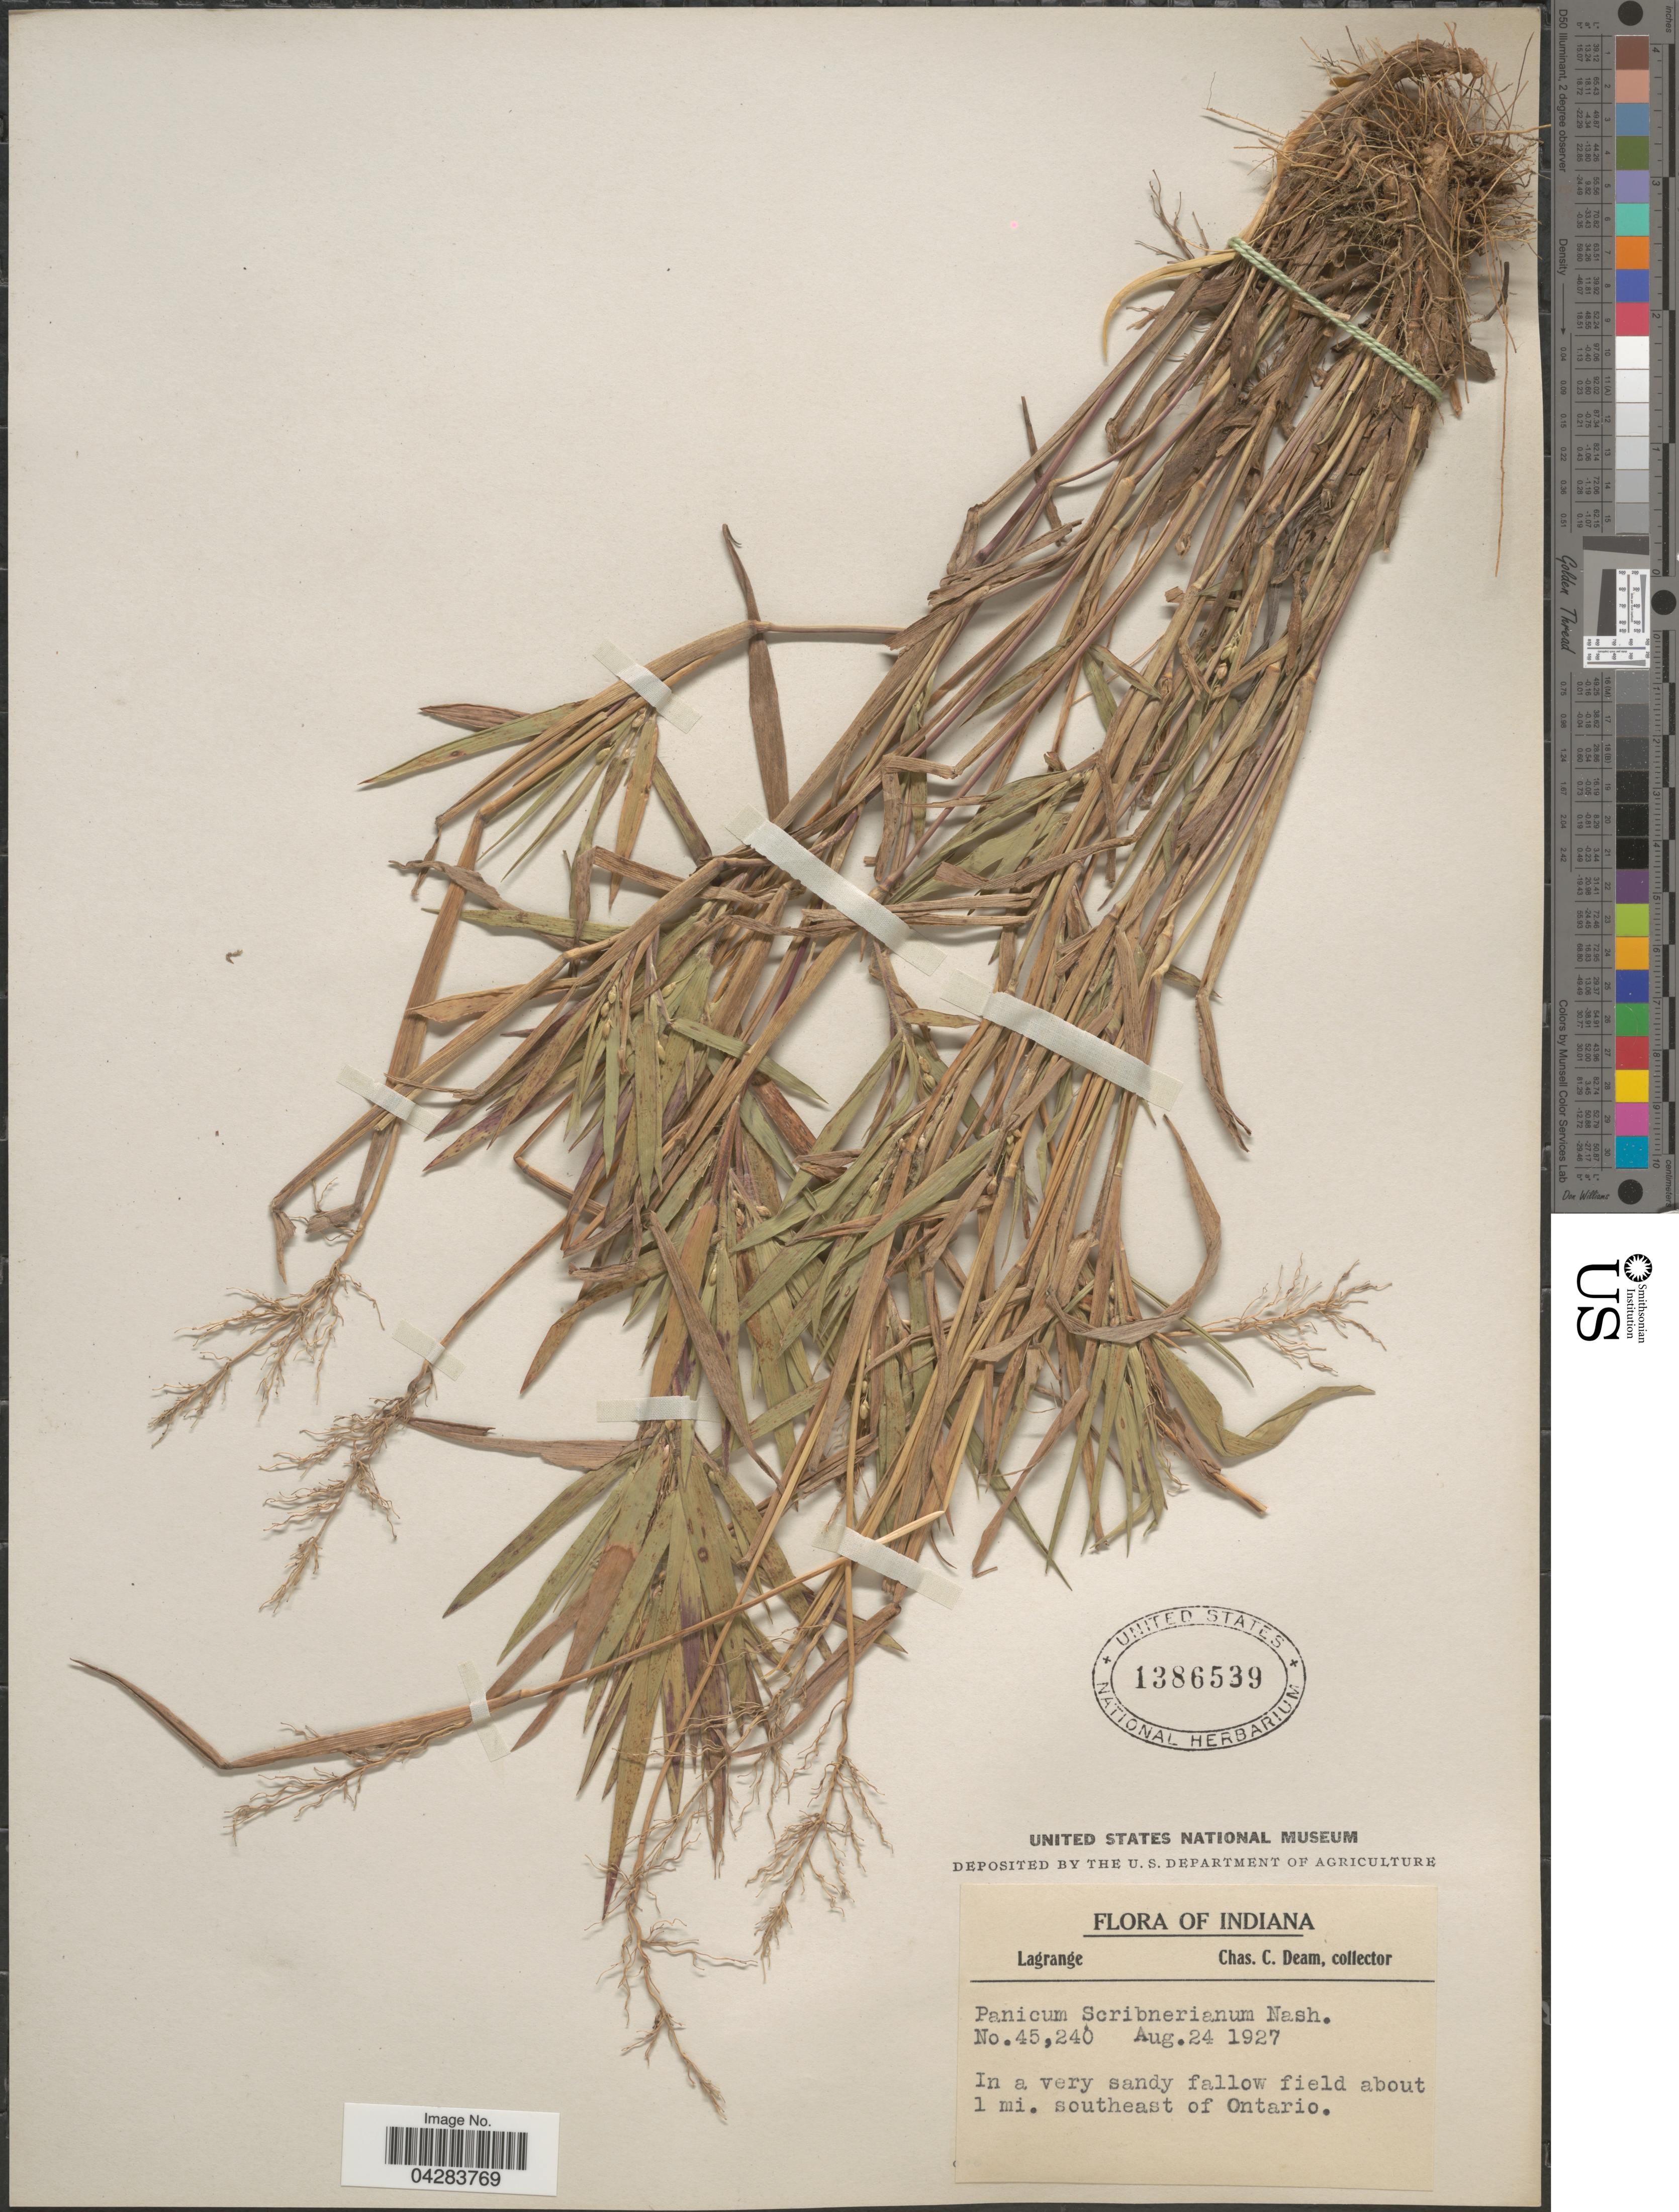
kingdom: Plantae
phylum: Tracheophyta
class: Liliopsida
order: Poales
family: Poaceae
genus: Dichanthelium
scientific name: Dichanthelium oligosanthes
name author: (Schult.) Gould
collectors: C. C. Deam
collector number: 45240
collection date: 1927-08-24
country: United States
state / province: Indiana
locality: Lagrange. In a very sandy fallow field about 1 mi. southeast of Ontario.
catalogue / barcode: US 1386539